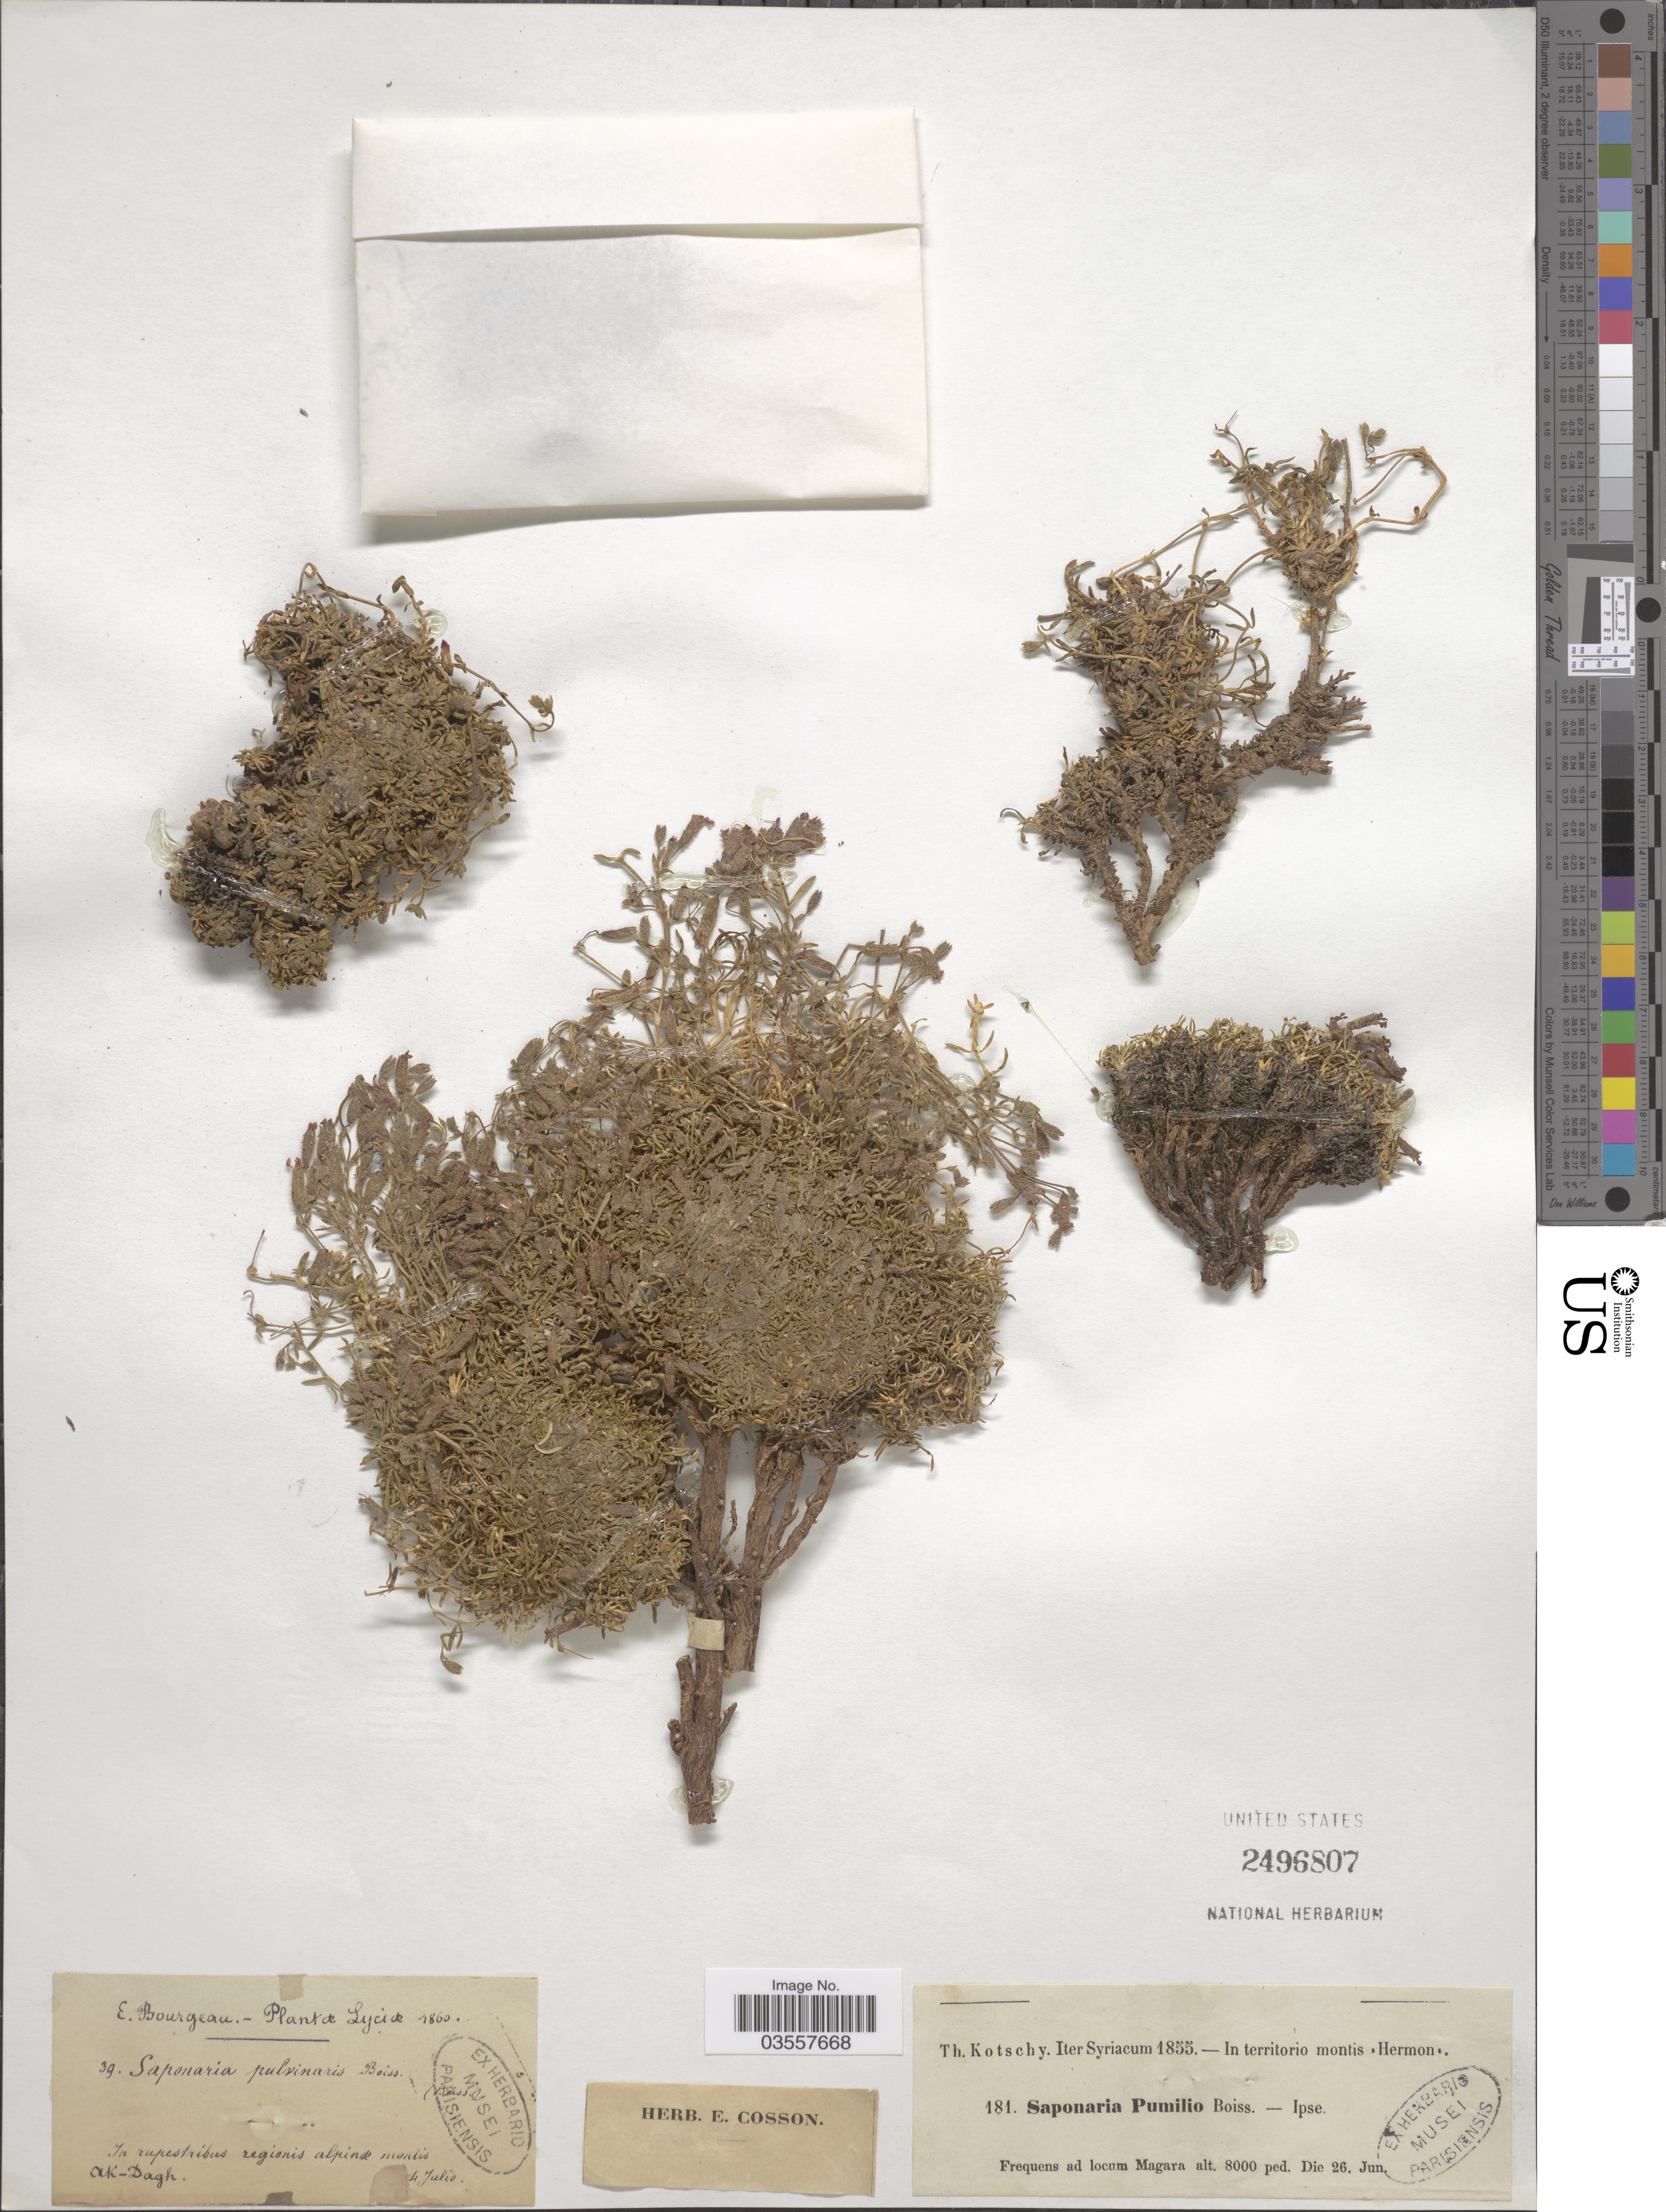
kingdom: Plantae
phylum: Tracheophyta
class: Magnoliopsida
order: Caryophyllales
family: Caryophyllaceae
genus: Saponaria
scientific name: Saponaria pulvinaris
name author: Boiss.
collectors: E. Bourgeau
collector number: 39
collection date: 1860-07-04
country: Turkey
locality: Lyciæ. In rupestribus regionis alpinæ montis Ak-Dagh.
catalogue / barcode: US 2496807